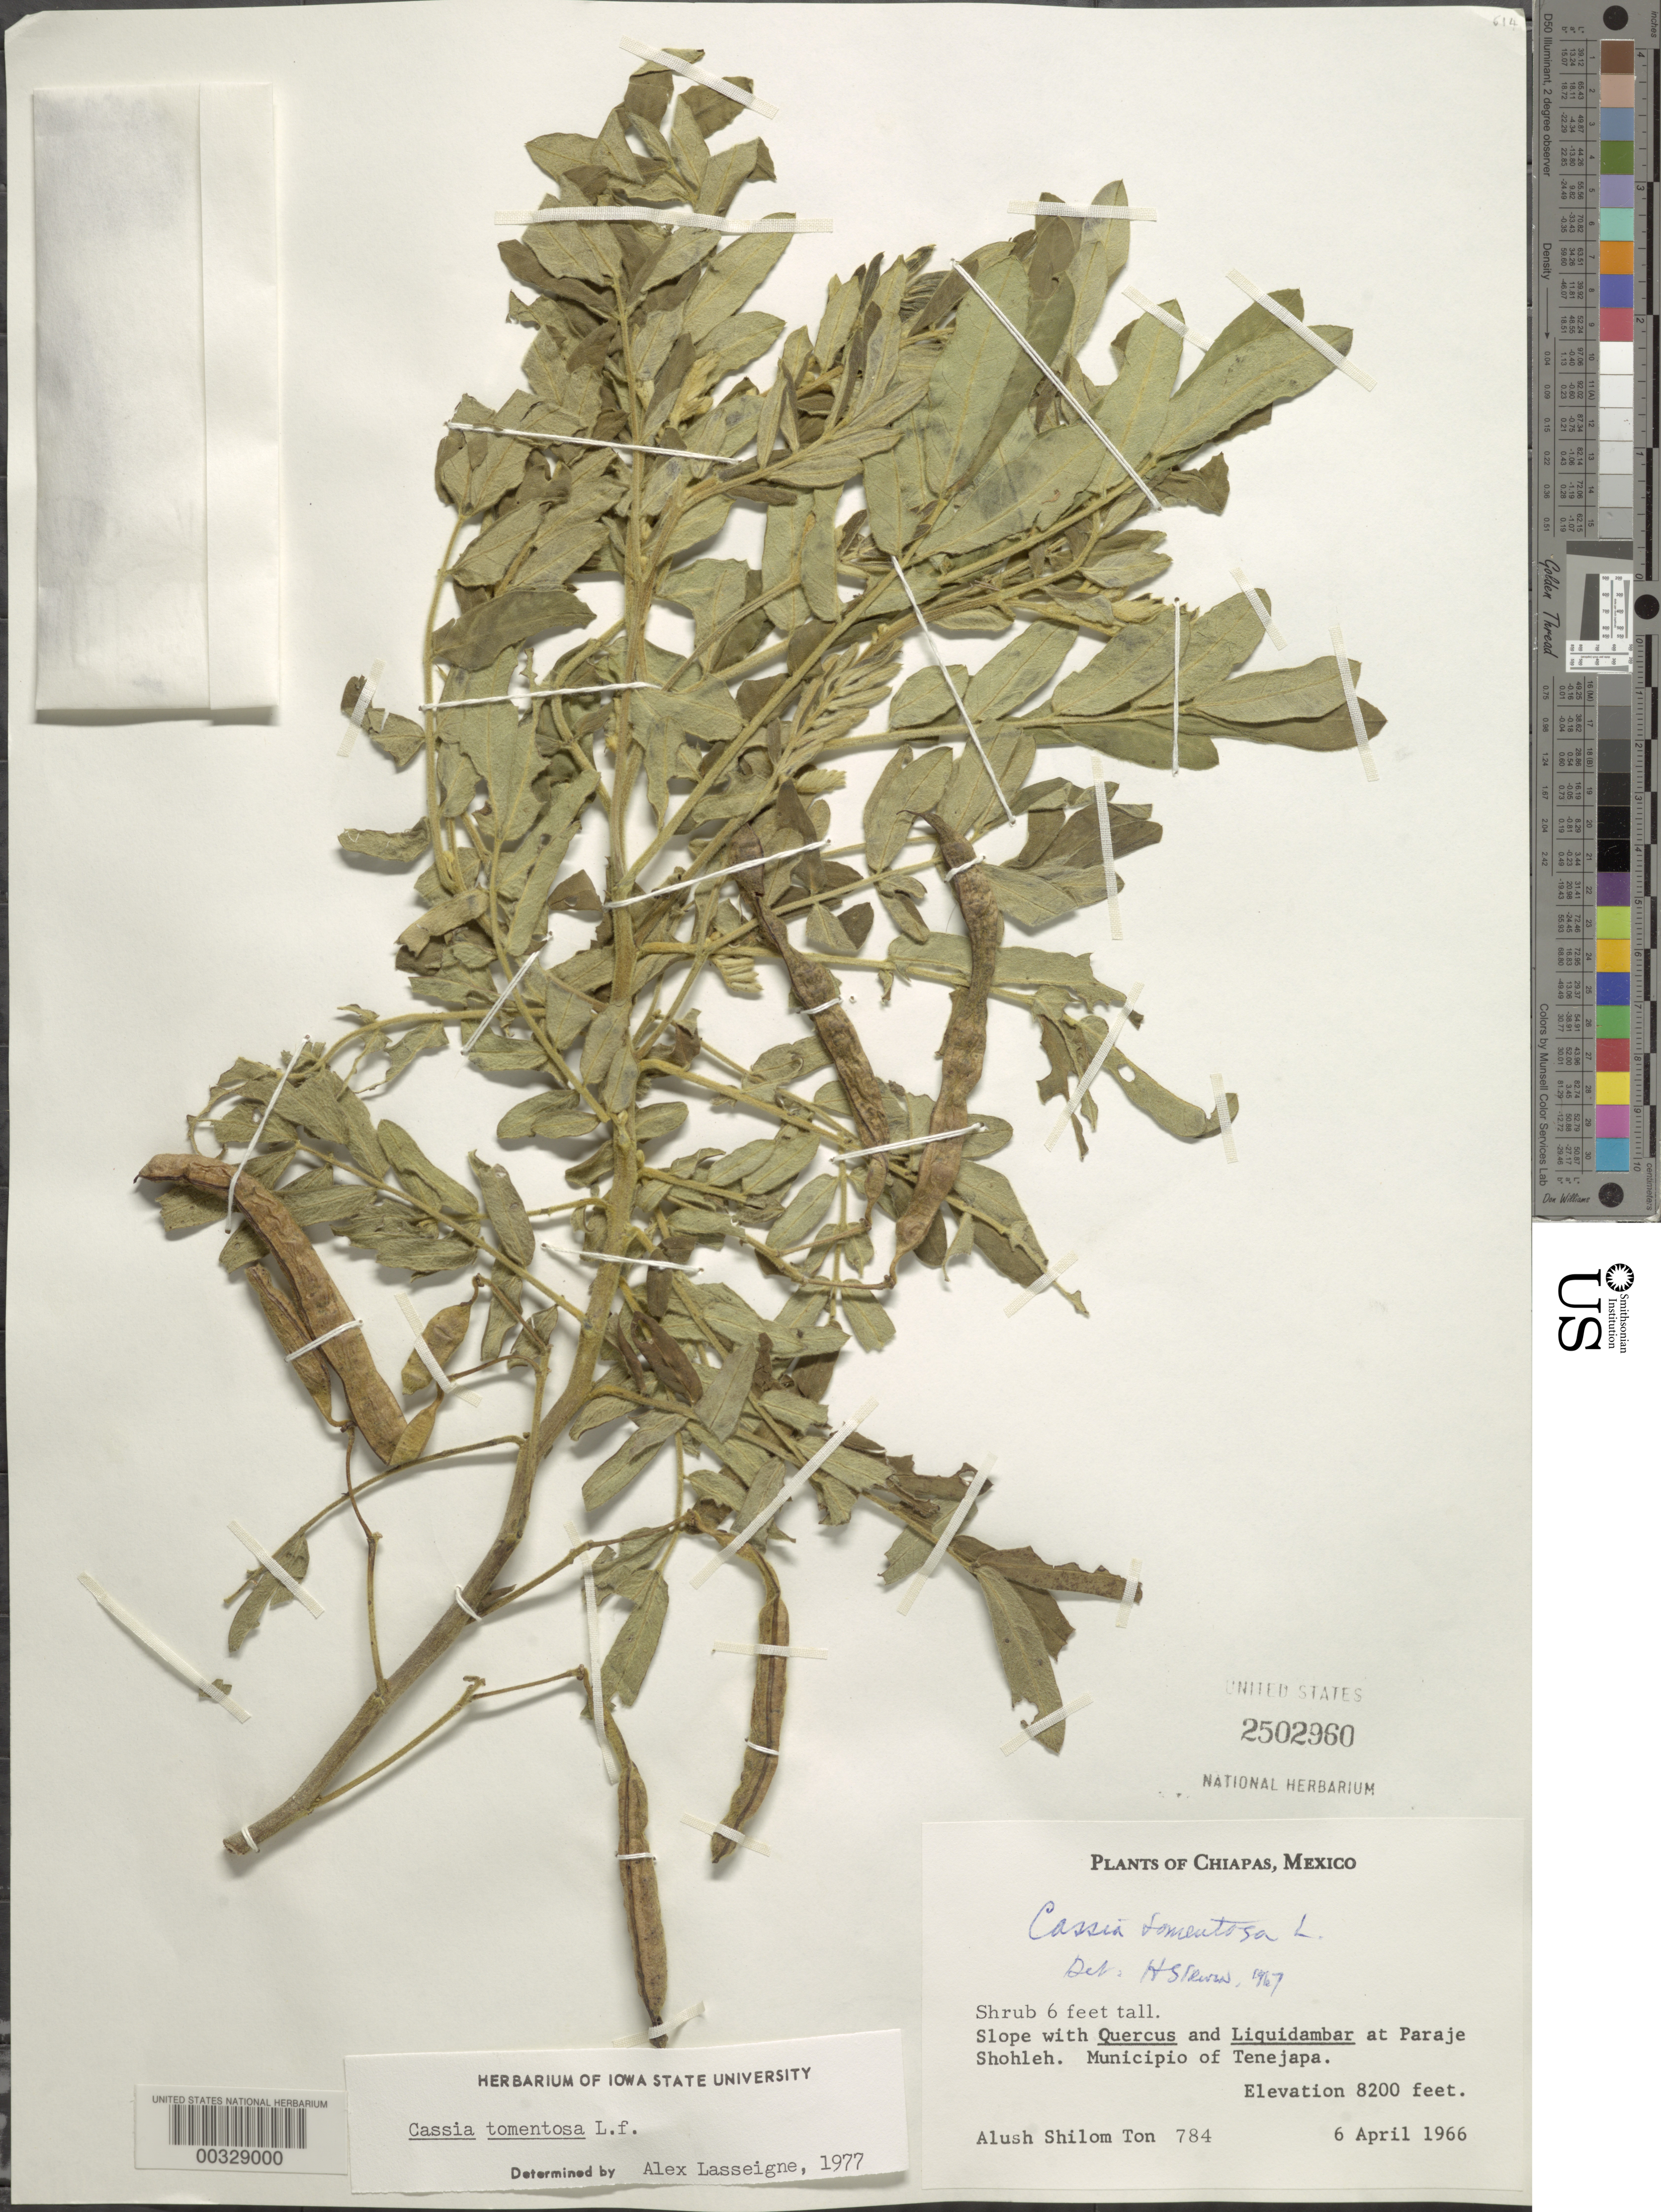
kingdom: Plantae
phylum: Tracheophyta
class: Magnoliopsida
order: Fabales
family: Fabaceae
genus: Senna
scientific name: Senna multiglandulosa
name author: (Jacq.) H.S. Irwin & Barneby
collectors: A. S. Ton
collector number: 784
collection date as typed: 06 Apr 1966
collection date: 1966-04-06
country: Mexico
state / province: Chiapas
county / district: Tenejapa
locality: At paraje Shohleh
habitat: Slope with trees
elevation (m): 2499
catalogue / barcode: US 2502960